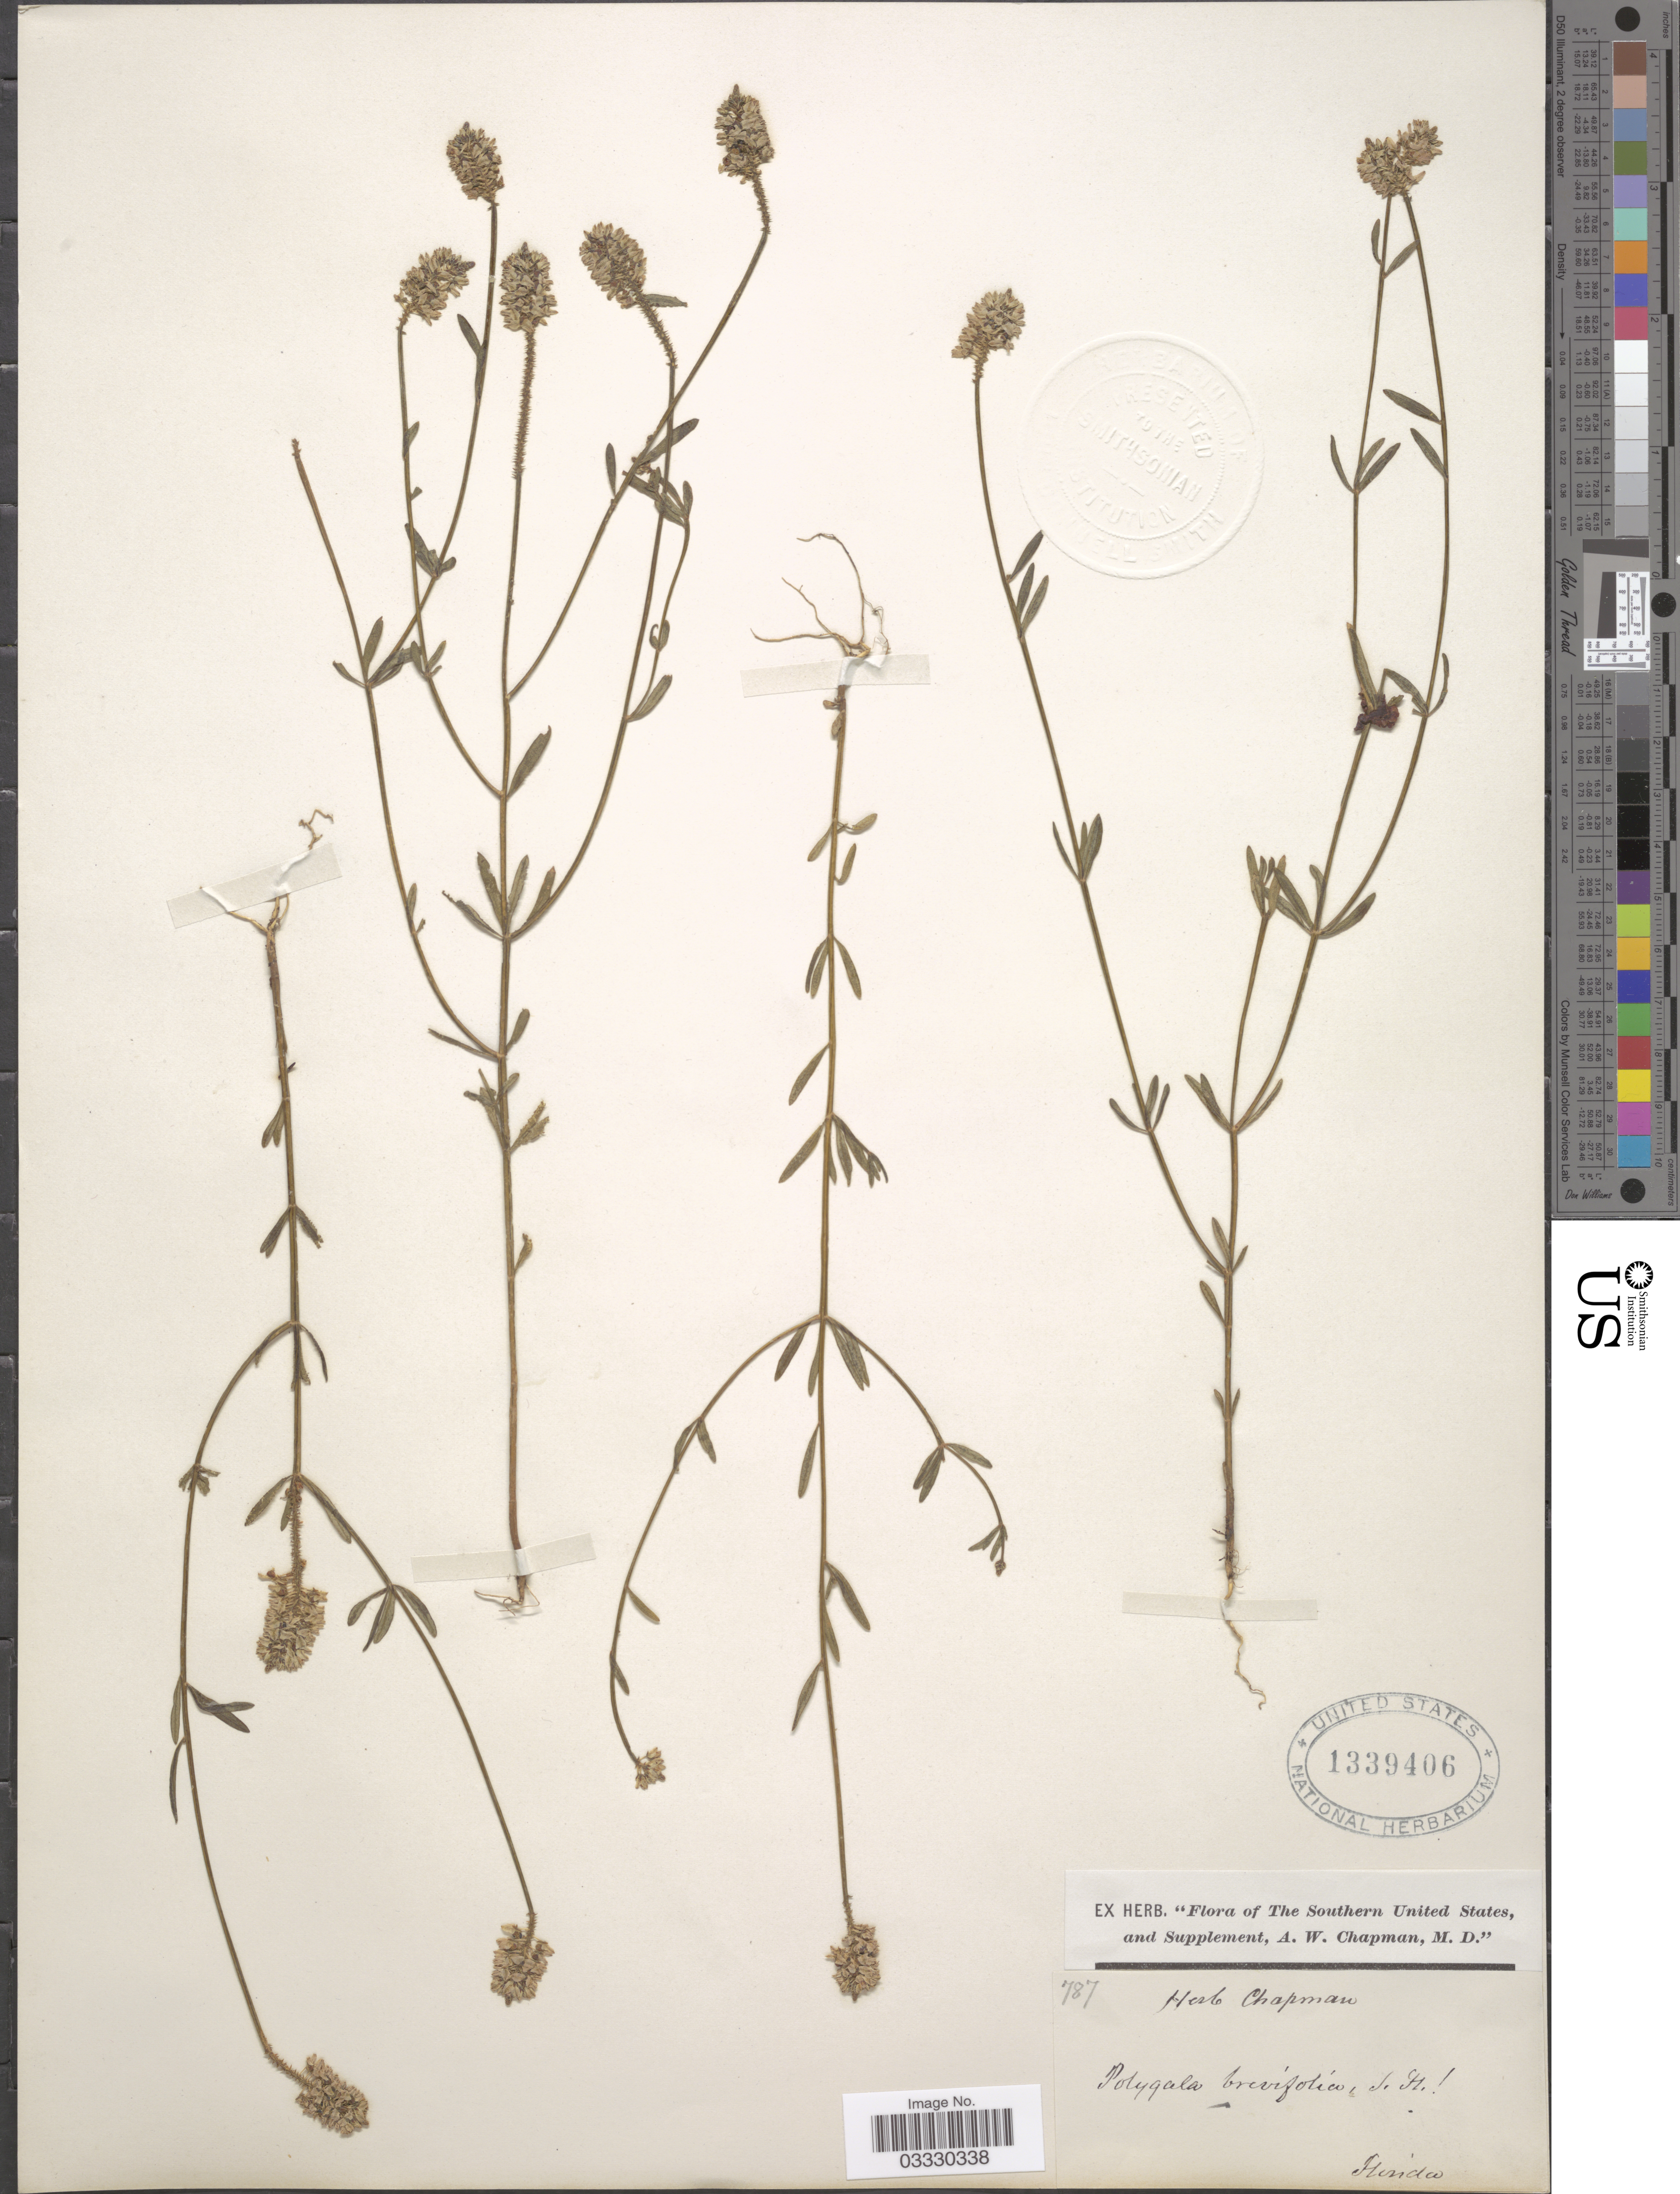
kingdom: Plantae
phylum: Tracheophyta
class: Magnoliopsida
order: Fabales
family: Polygalaceae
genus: Polygala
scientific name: Polygala brevifolia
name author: Nutt.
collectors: ex herb. A.W. Chapman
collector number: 787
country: United States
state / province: Florida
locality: Southern United States.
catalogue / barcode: US 1339406